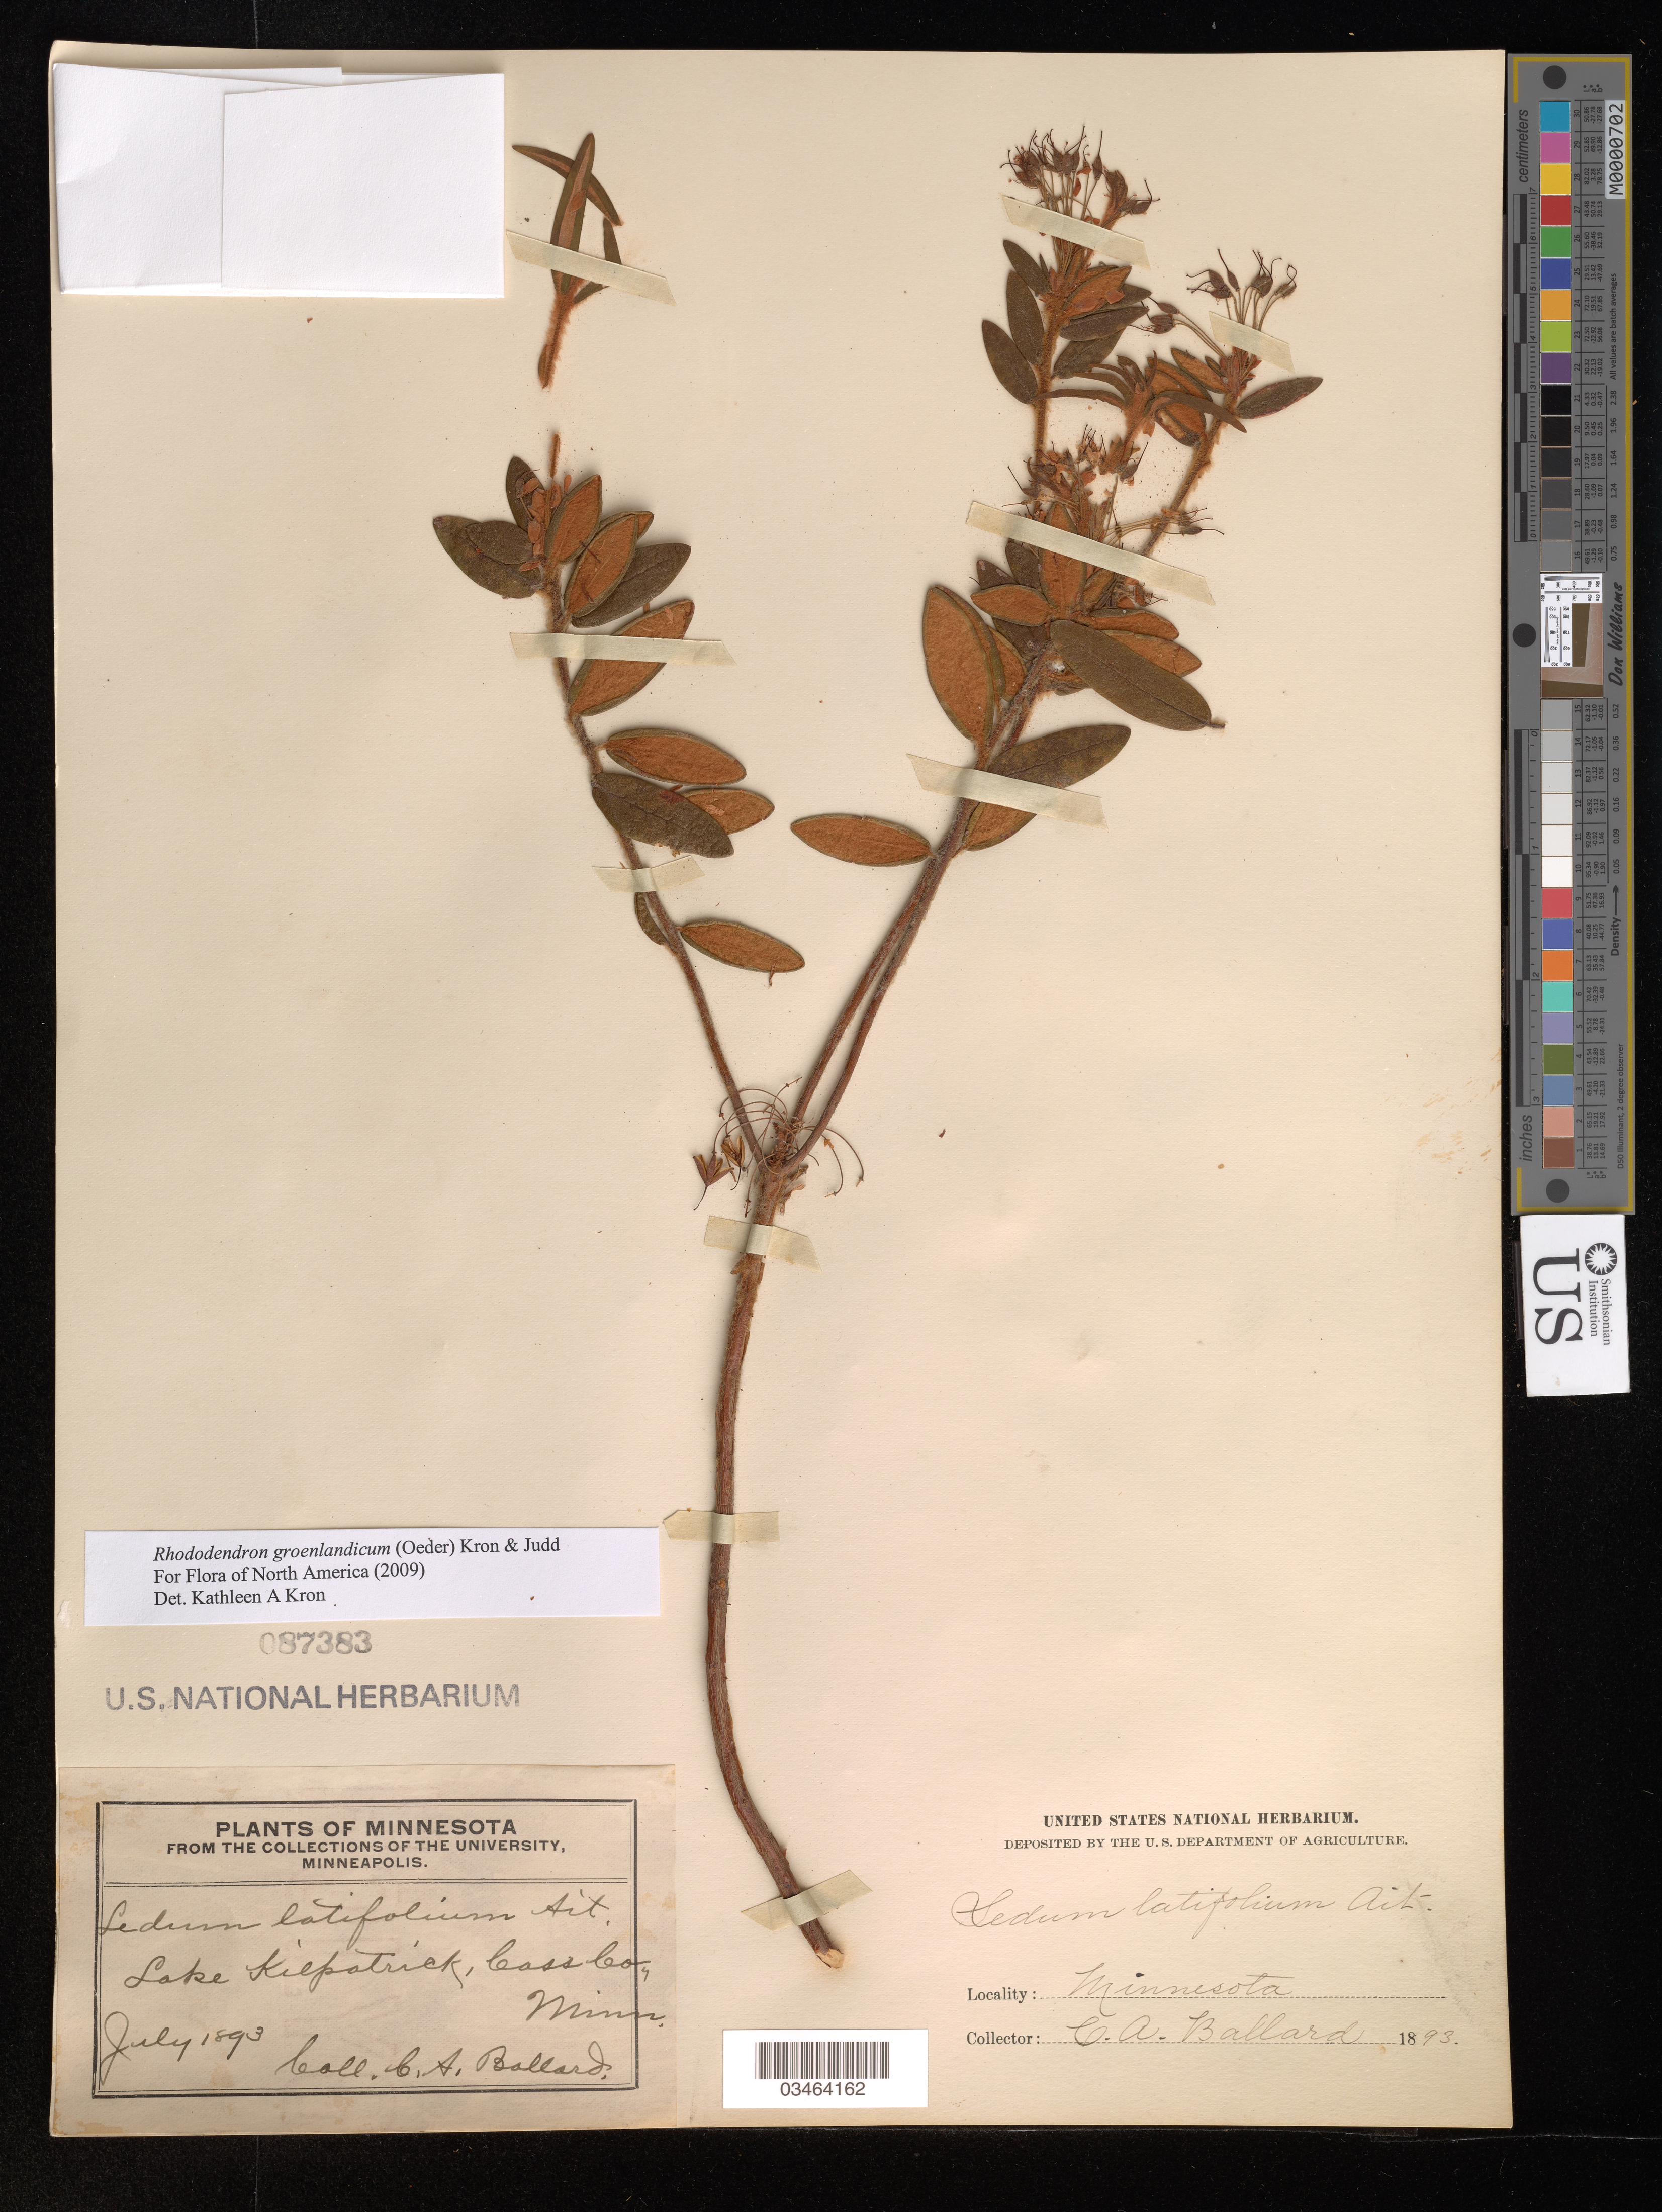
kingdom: Plantae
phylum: Tracheophyta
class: Magnoliopsida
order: Ericales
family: Ericaceae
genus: Rhododendron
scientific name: Rhododendron groenlandicum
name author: (Oeder) Kron & Judd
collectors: C. A. Ballard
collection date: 1893-07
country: United States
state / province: Minnesota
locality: Lake Kilpatrick, Cass Co.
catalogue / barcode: US 87383